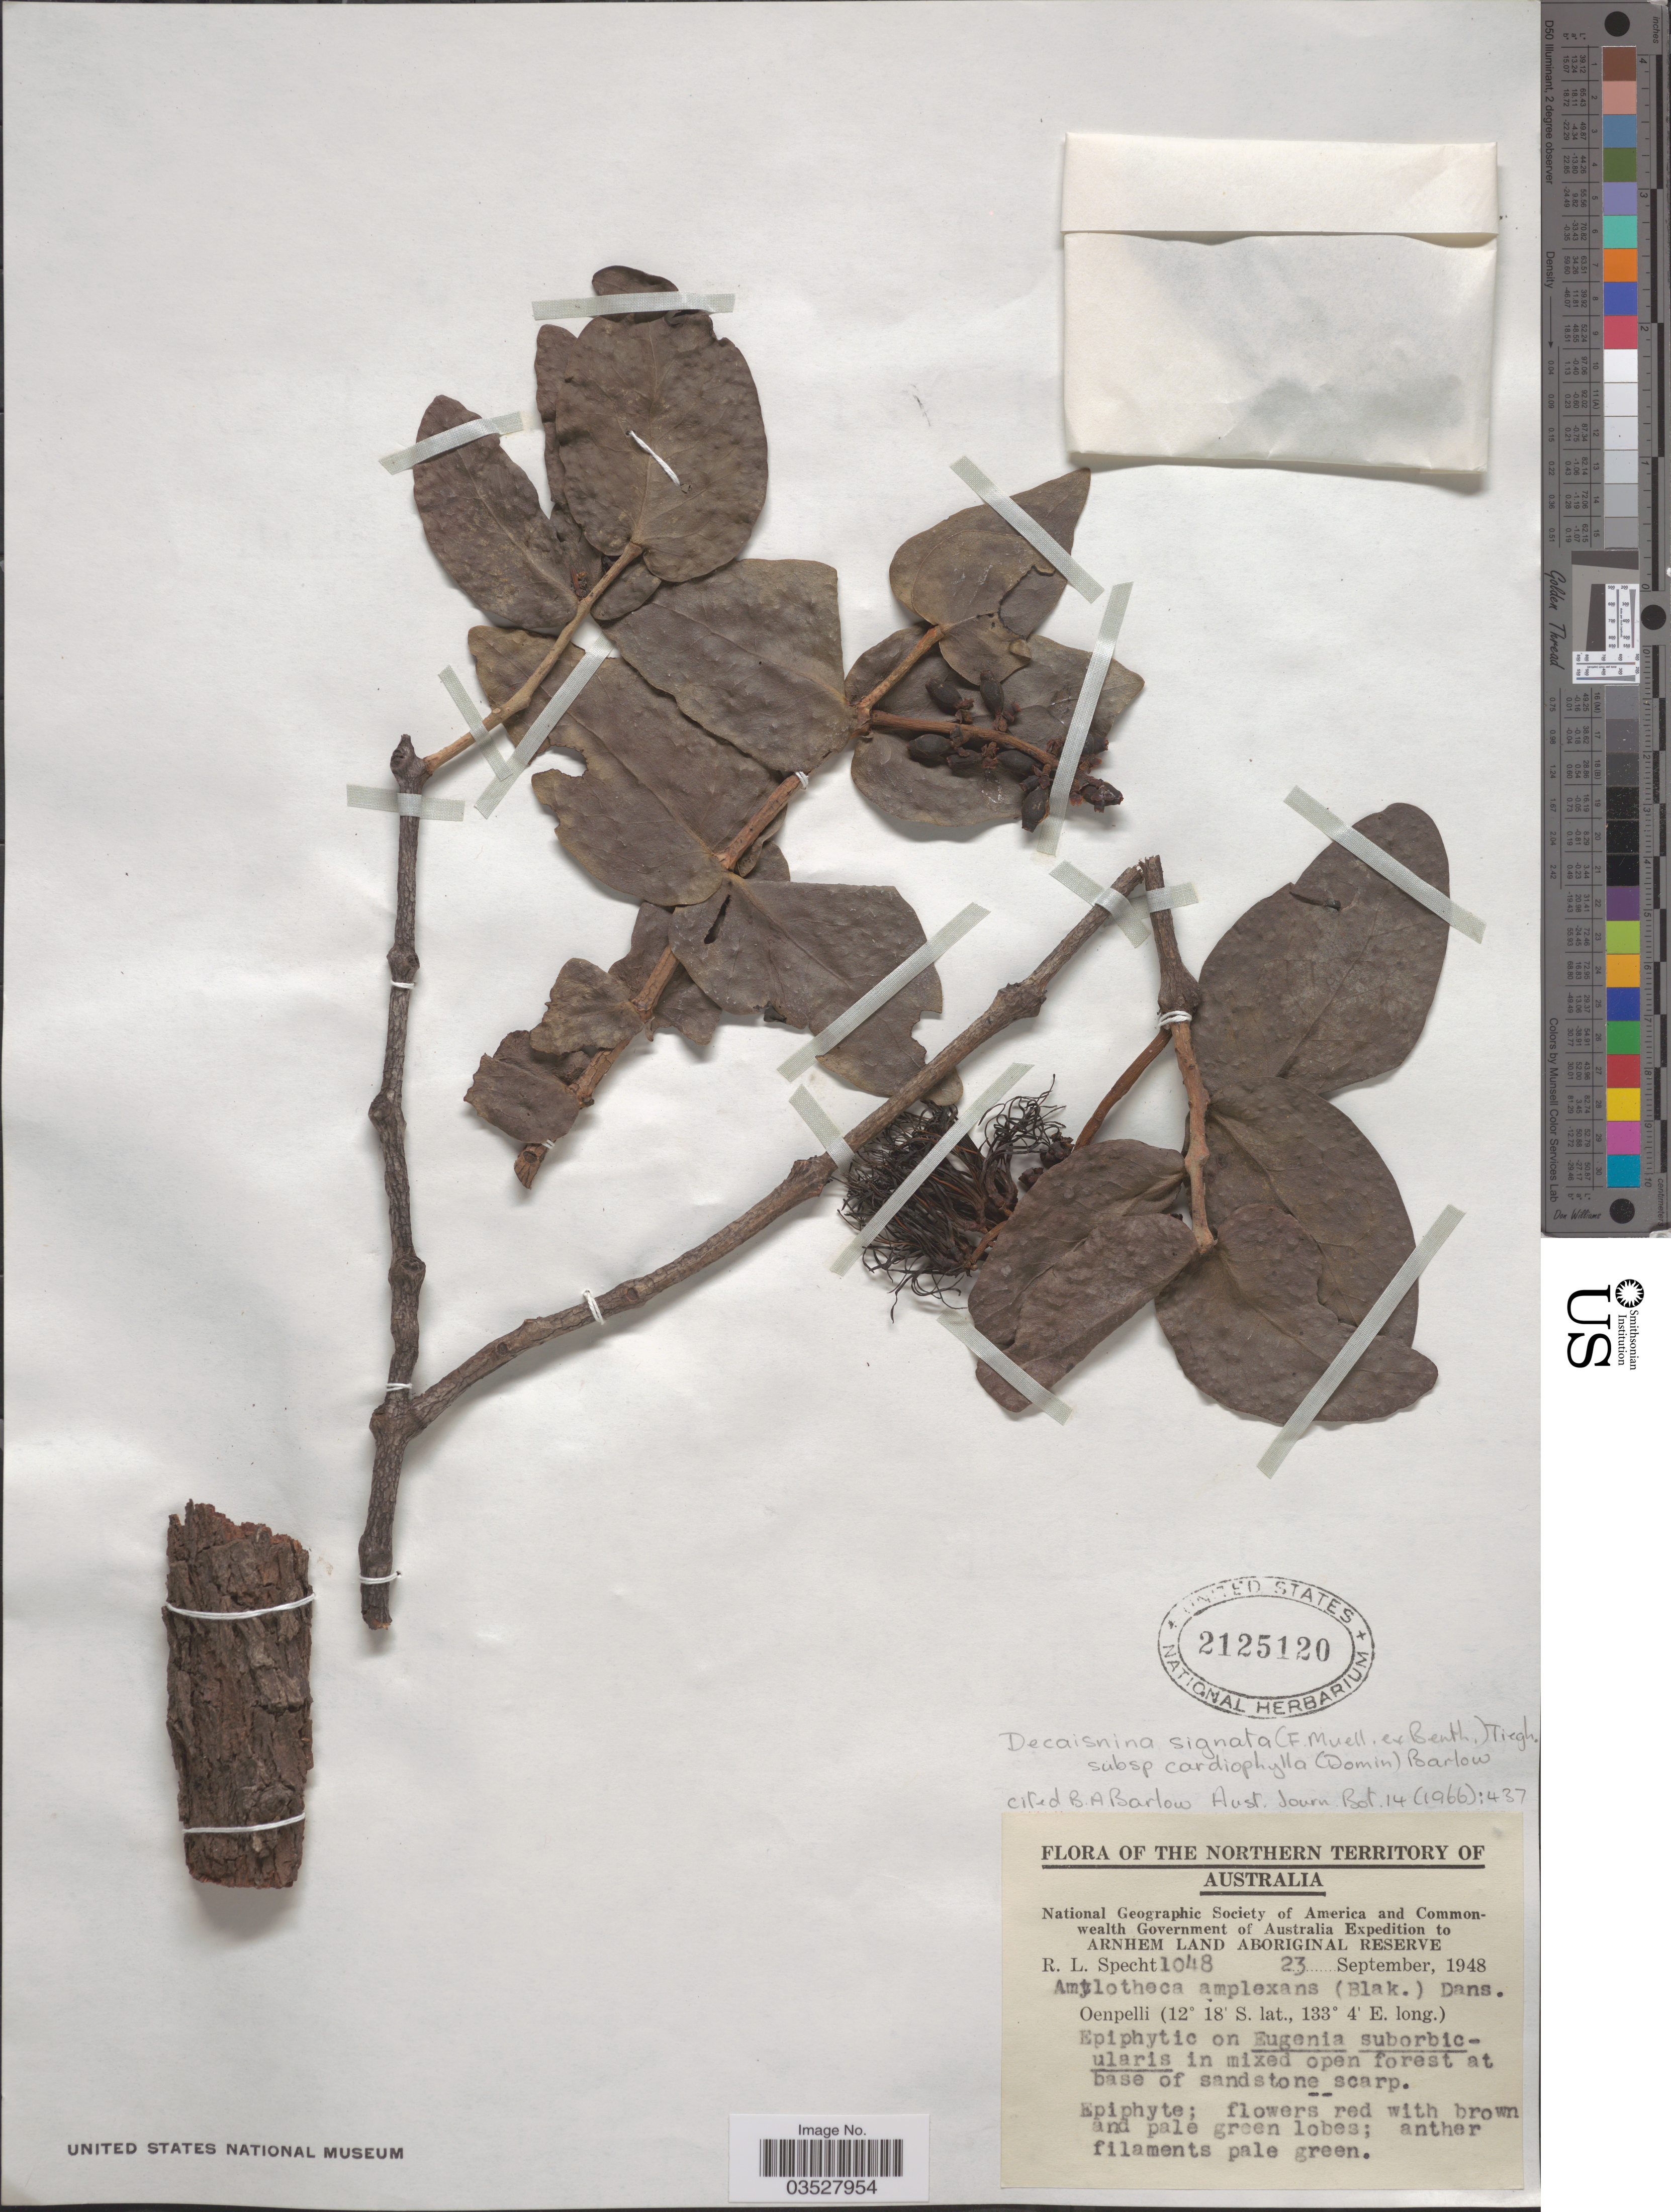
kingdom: Plantae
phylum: Tracheophyta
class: Magnoliopsida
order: Santalales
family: Loranthaceae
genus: Decaisnina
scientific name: Decaisnina signata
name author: Tiegh.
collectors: R. L. Specht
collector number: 1048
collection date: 1948-09-23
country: Australia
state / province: Northern Territory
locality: Arnhem Land Aboriginal Reserve. Oenpelli.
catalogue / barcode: US 2125120